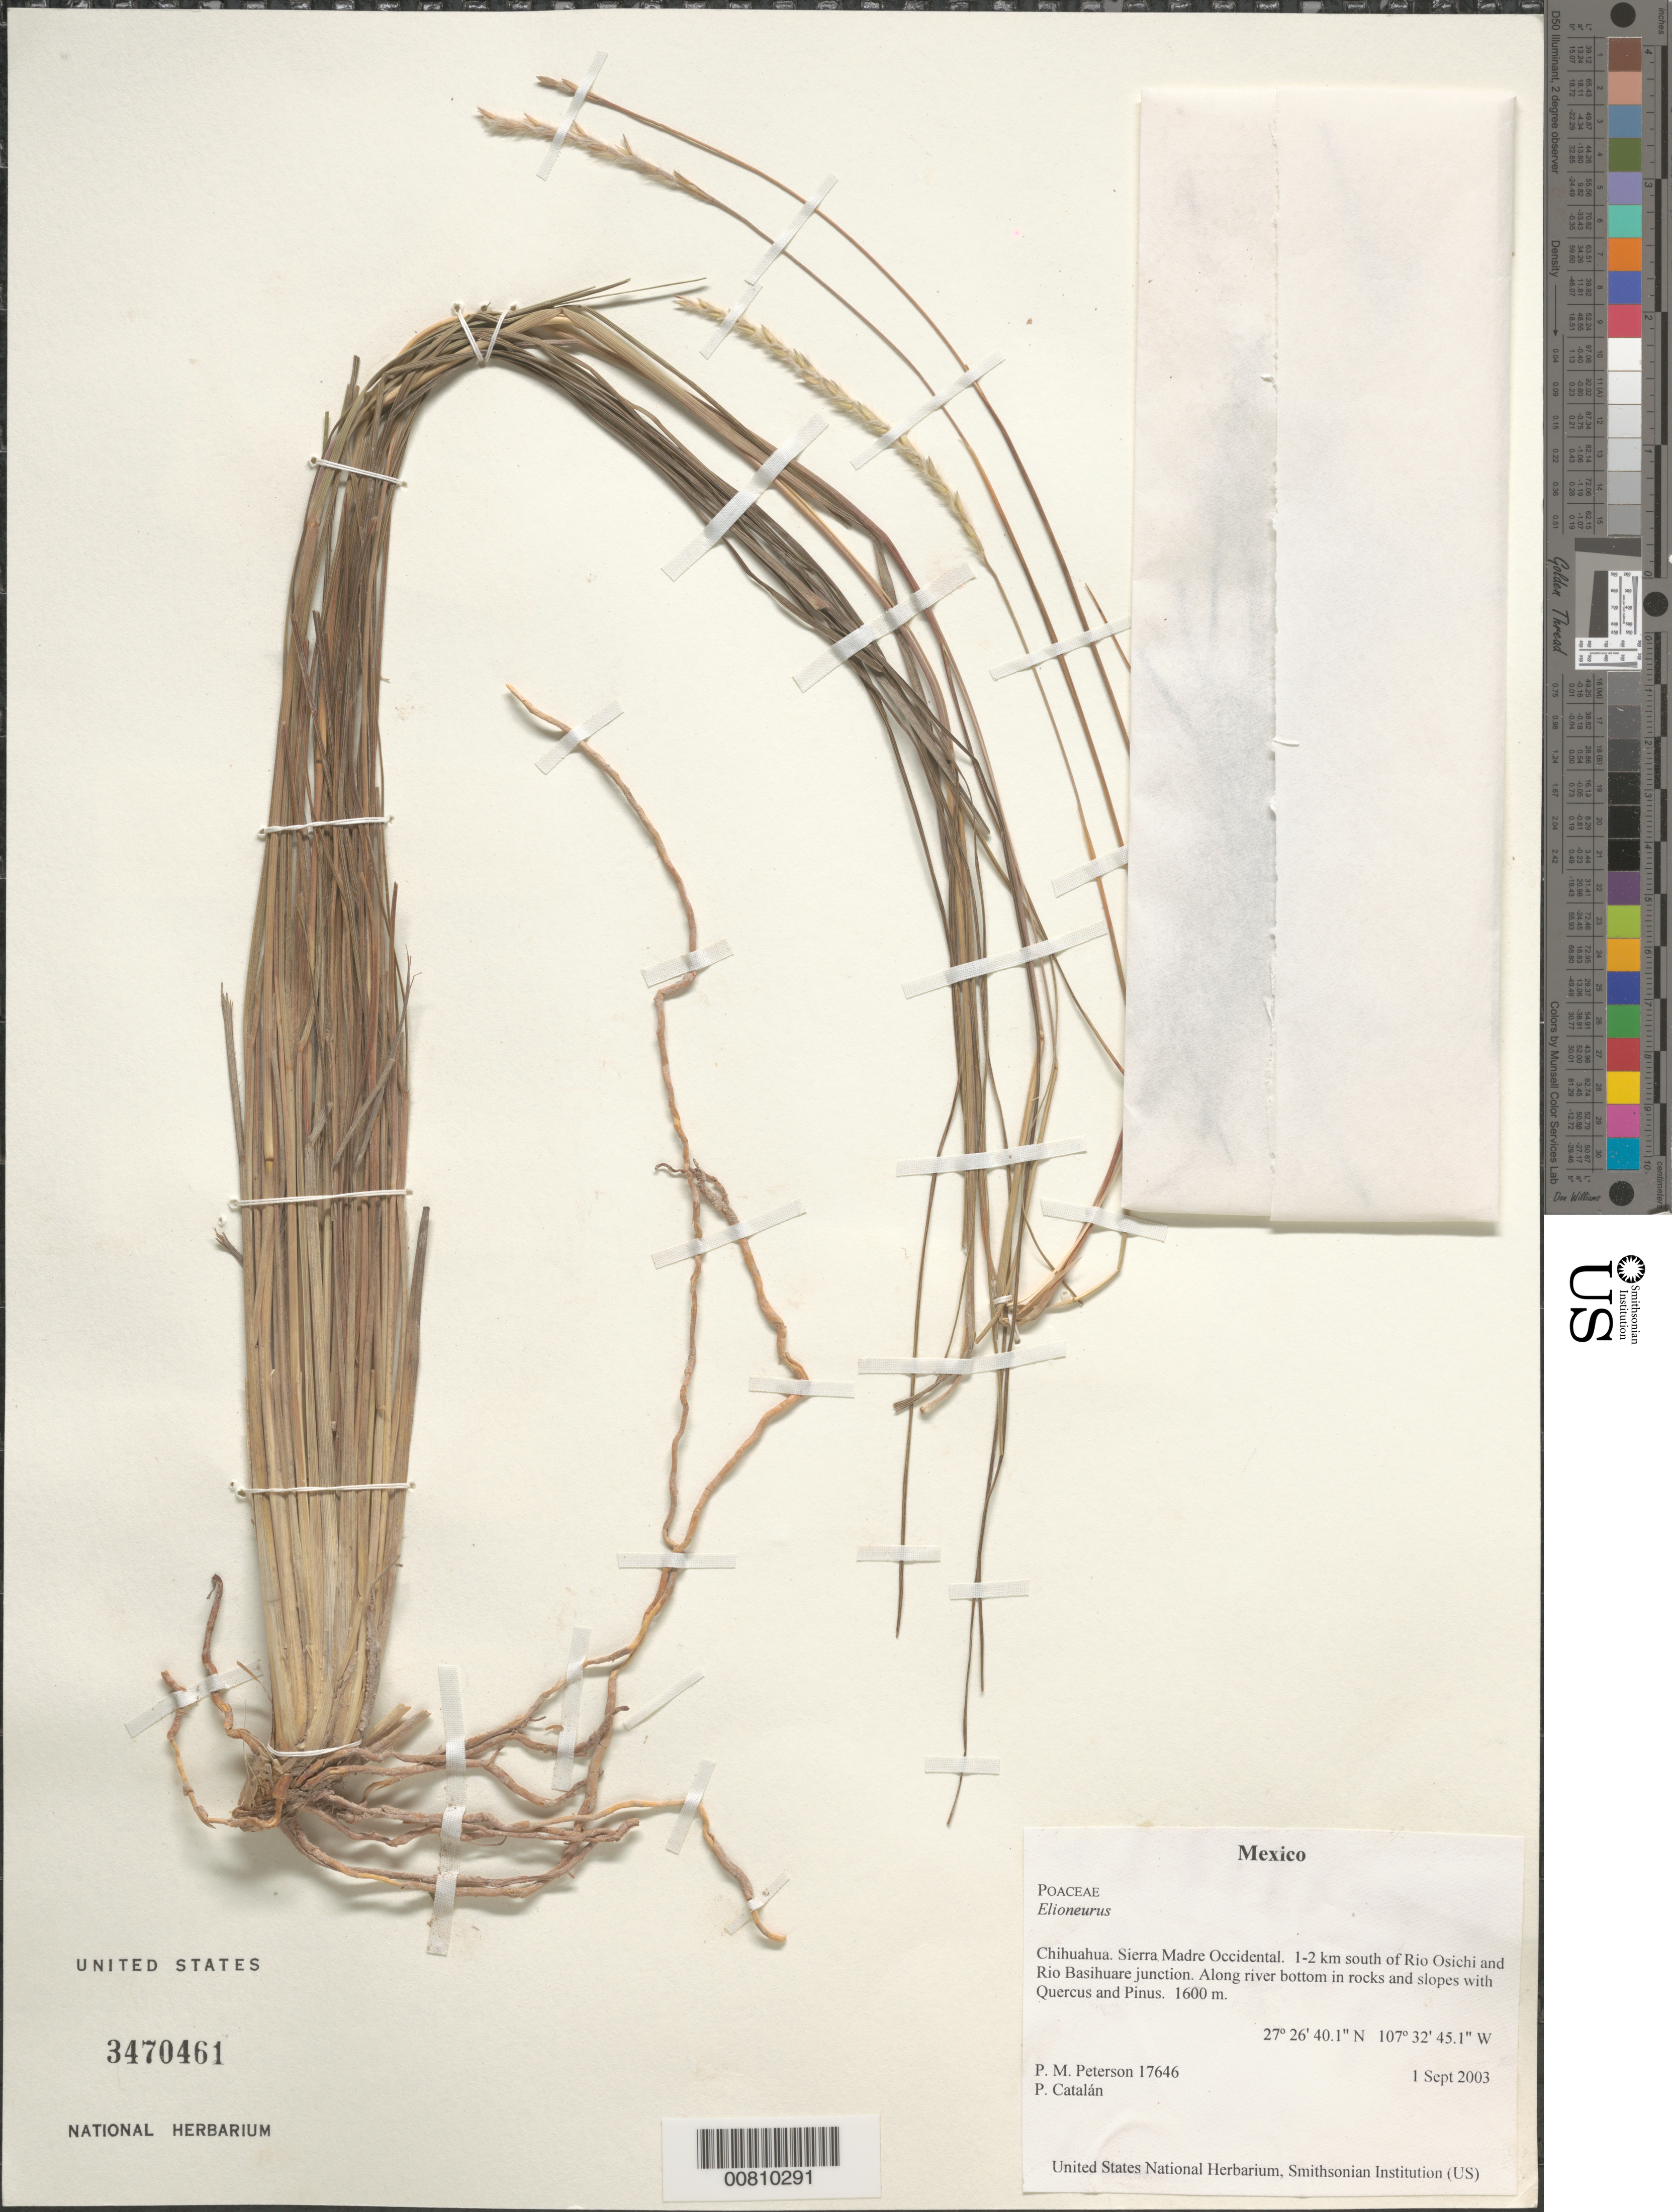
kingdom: Plantae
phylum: Tracheophyta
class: Liliopsida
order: Poales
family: Poaceae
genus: Elionurus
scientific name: Elionurus sp.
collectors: P. M. Peterson & P. Catalán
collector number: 17646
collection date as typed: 01 Sep 2003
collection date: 2003-09-01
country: Mexico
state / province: Chihuahua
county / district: Sierra Madre Occidental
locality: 1-2 km south of Rio Osichi and Rio Basihuare junction. Along river bottom in rocks and slopes with Quercus and Pinus.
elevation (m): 1600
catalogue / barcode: US 3470461